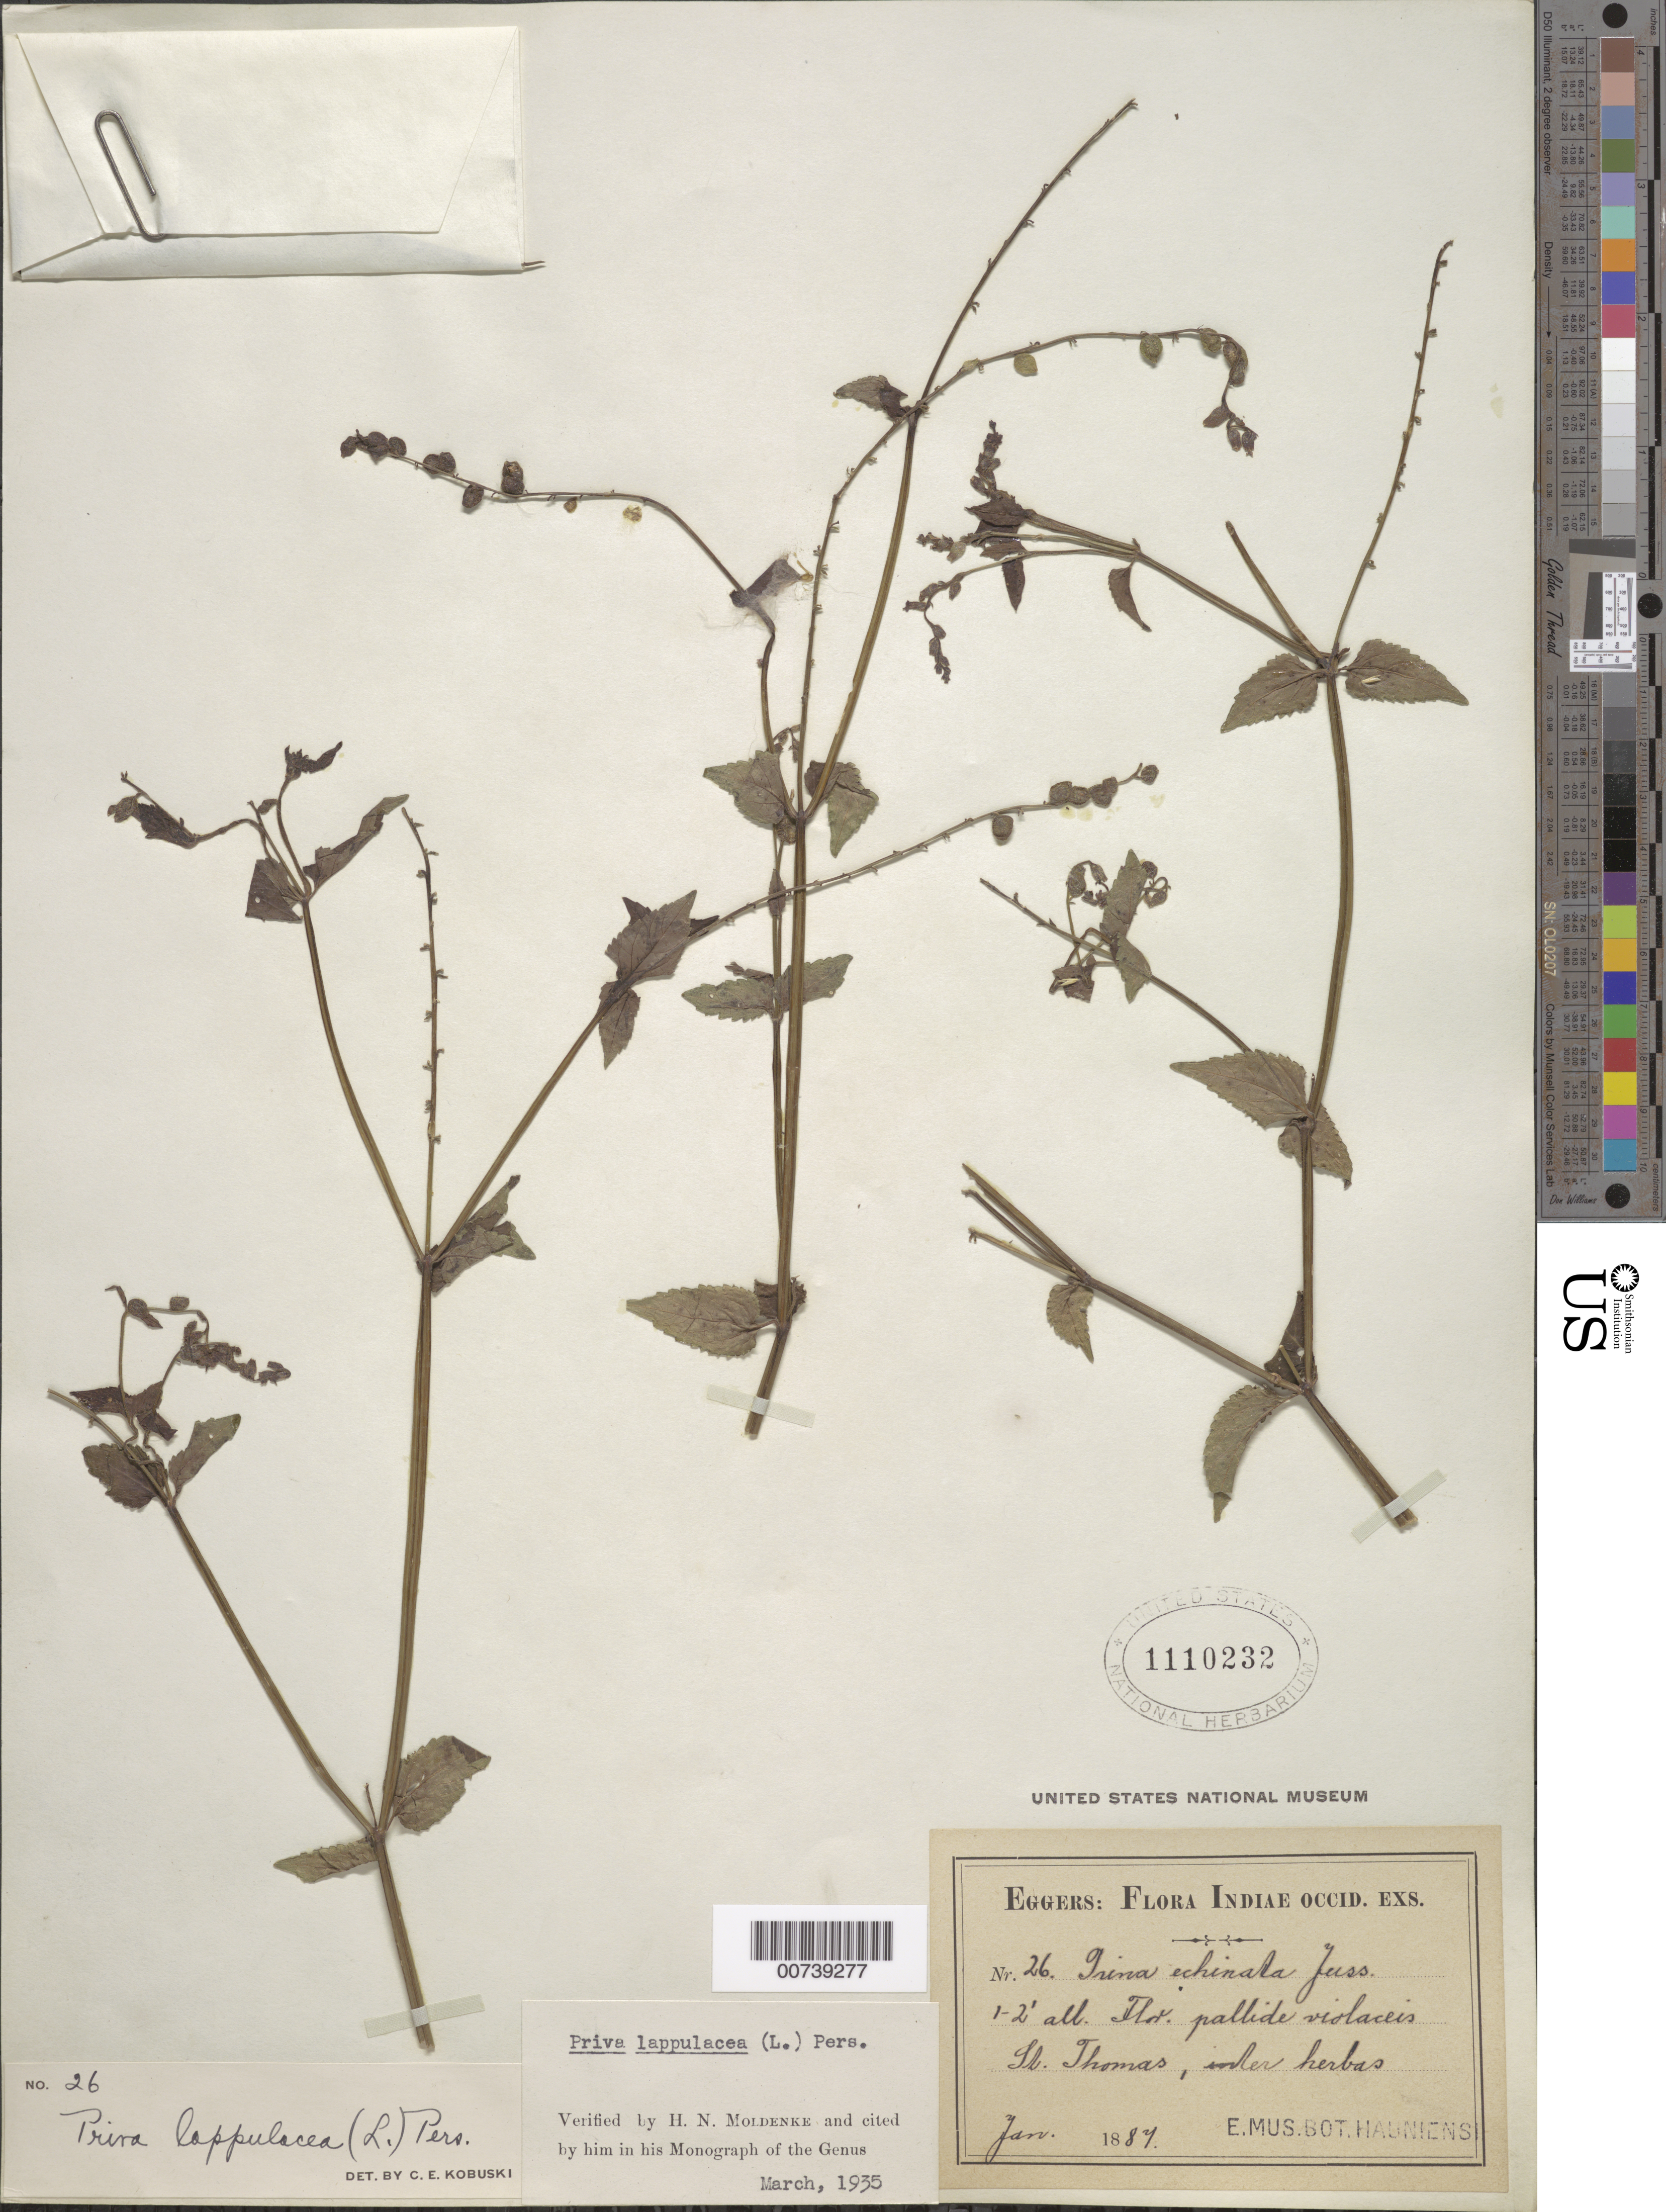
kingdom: Plantae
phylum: Tracheophyta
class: Magnoliopsida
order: Lamiales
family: Verbenaceae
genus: Priva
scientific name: Priva lappulacea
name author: (L.) Pers.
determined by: Moldenke, H. N.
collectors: H. F. A. von Eggers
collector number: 26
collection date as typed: Jan 1881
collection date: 1881-01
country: U.S. Virgin Islands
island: St. Thomas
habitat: Inter herbas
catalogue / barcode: US 1110232